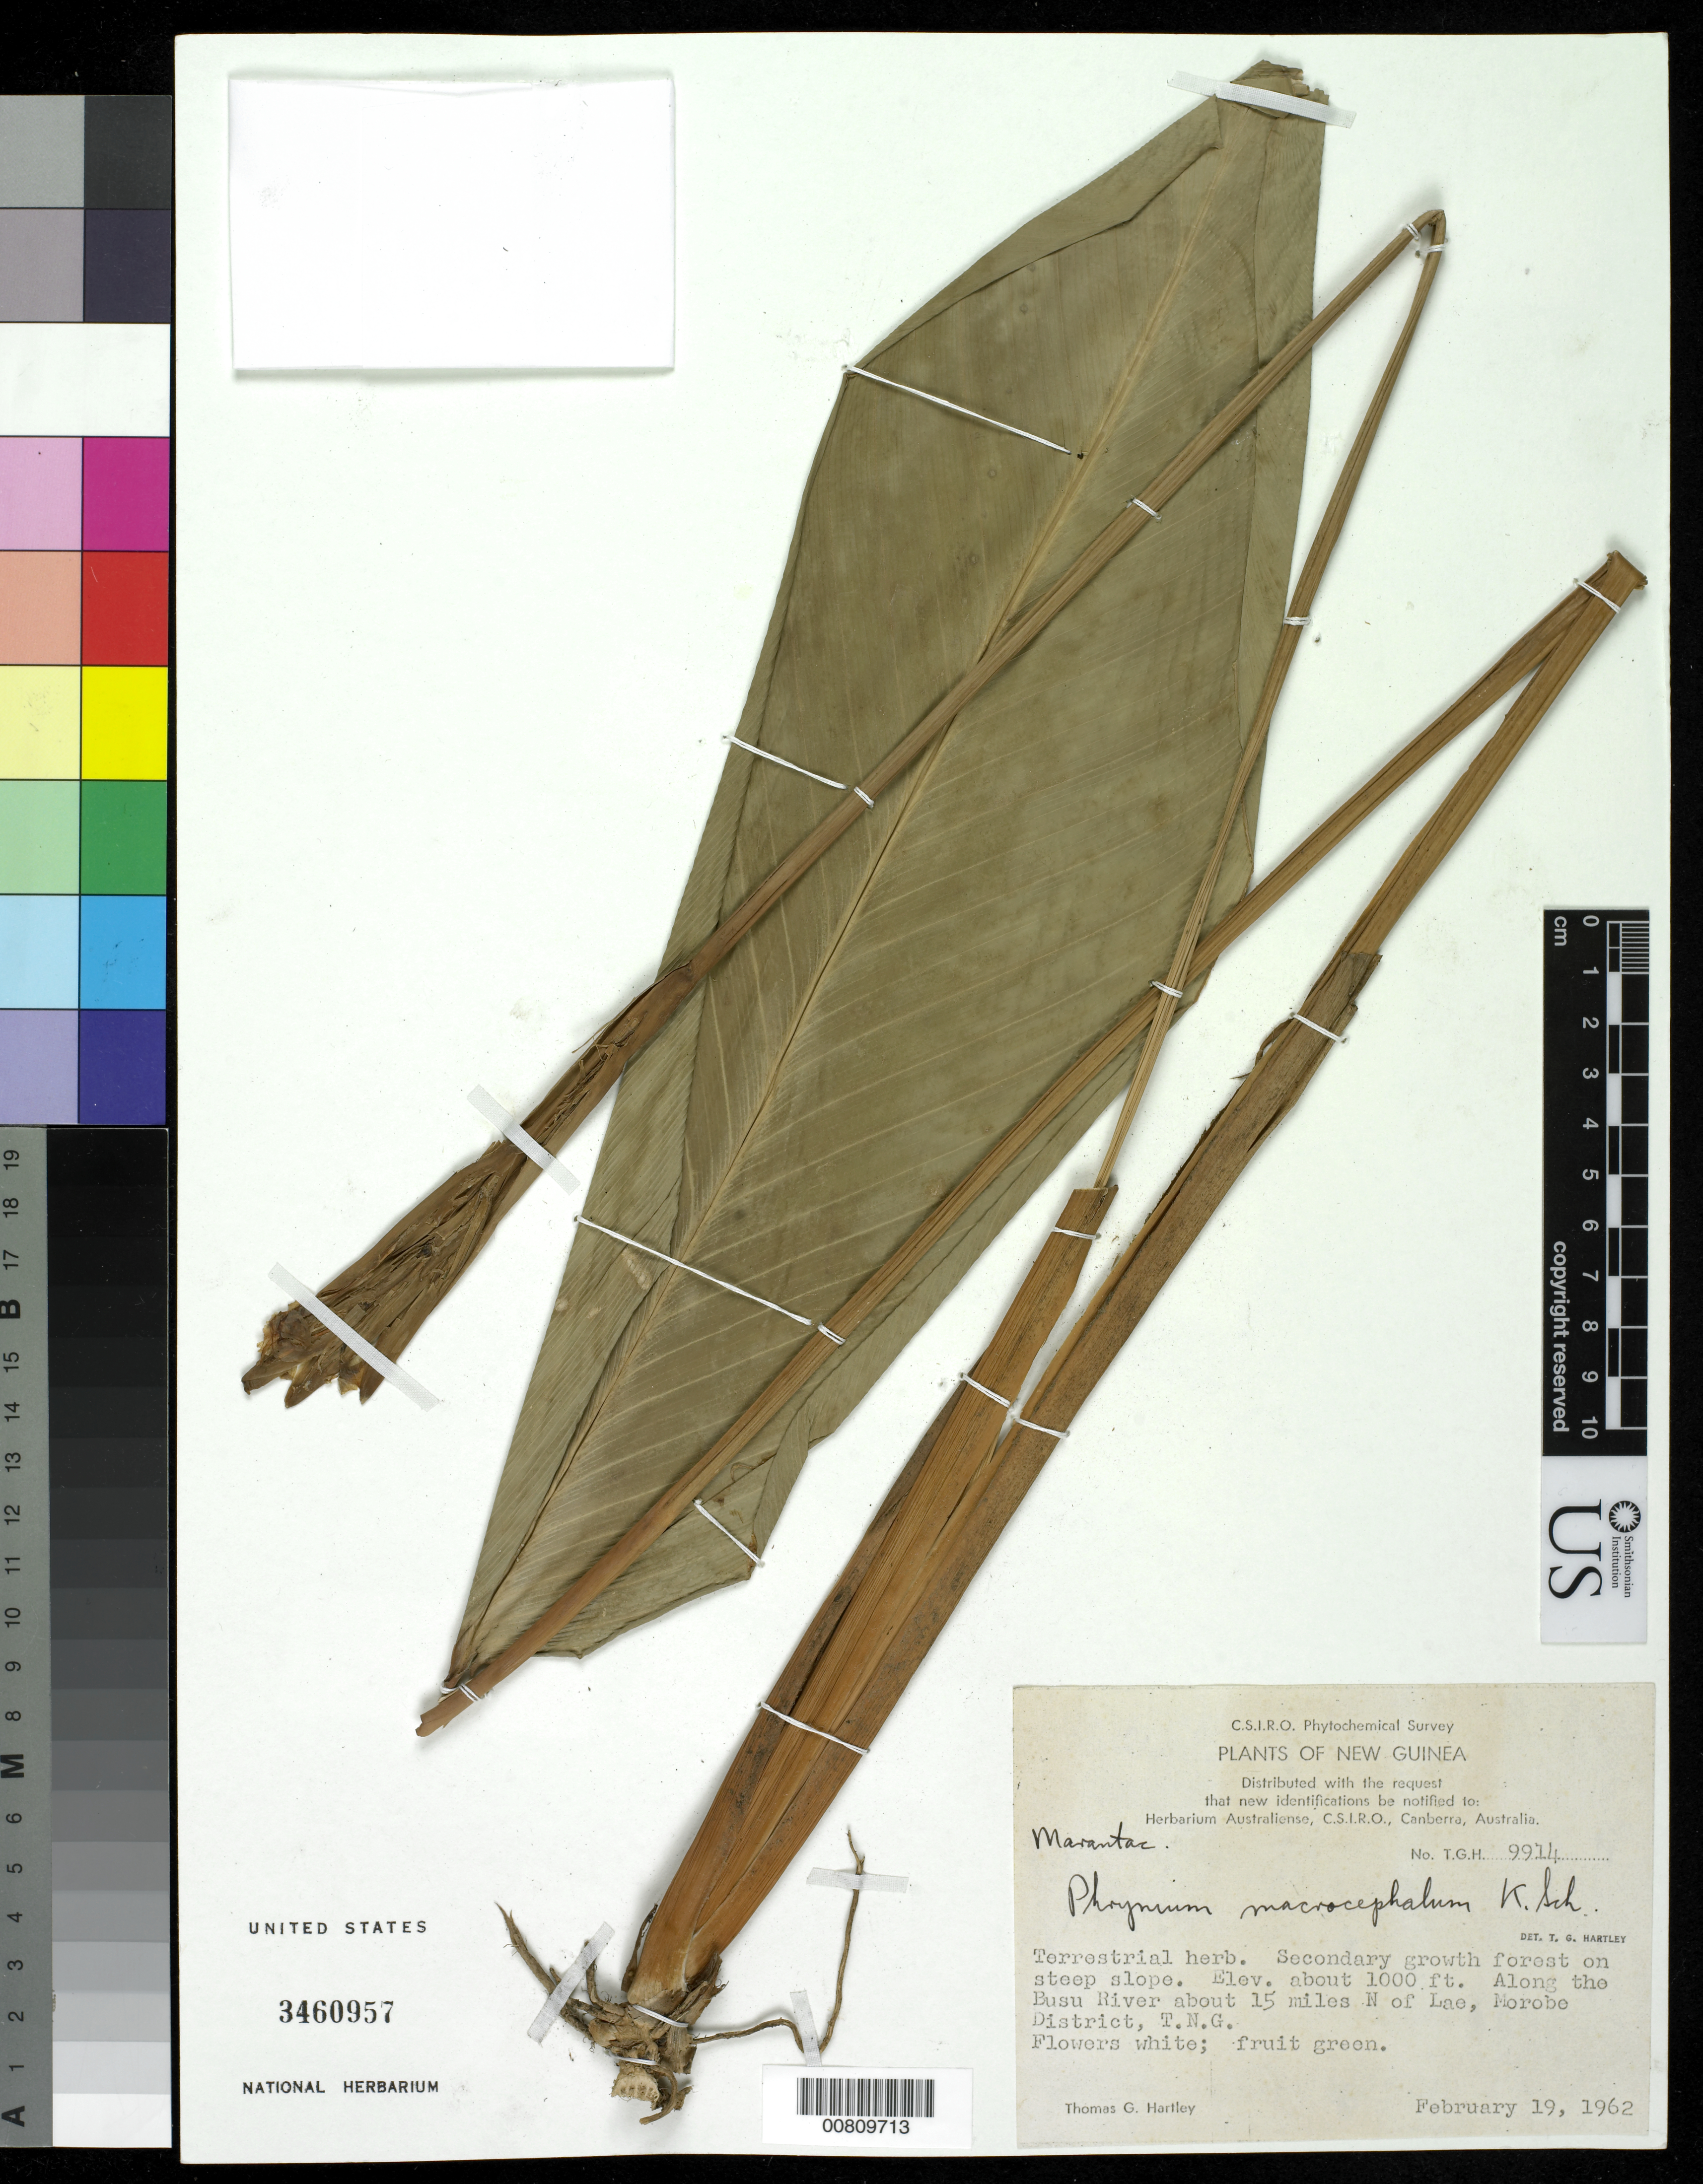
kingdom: Plantae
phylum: Tracheophyta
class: Liliopsida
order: Zingiberales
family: Marantaceae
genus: Phrynium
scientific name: Phrynium macrocephalum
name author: K. Schum.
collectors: T. G. Hartley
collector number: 9914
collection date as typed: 19 Feb 1962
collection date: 1962-02-19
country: Papua New Guinea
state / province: Morobe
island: New Guinea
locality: Along Busu River, 15 mi N of Lae.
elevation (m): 305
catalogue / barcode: US 3460957